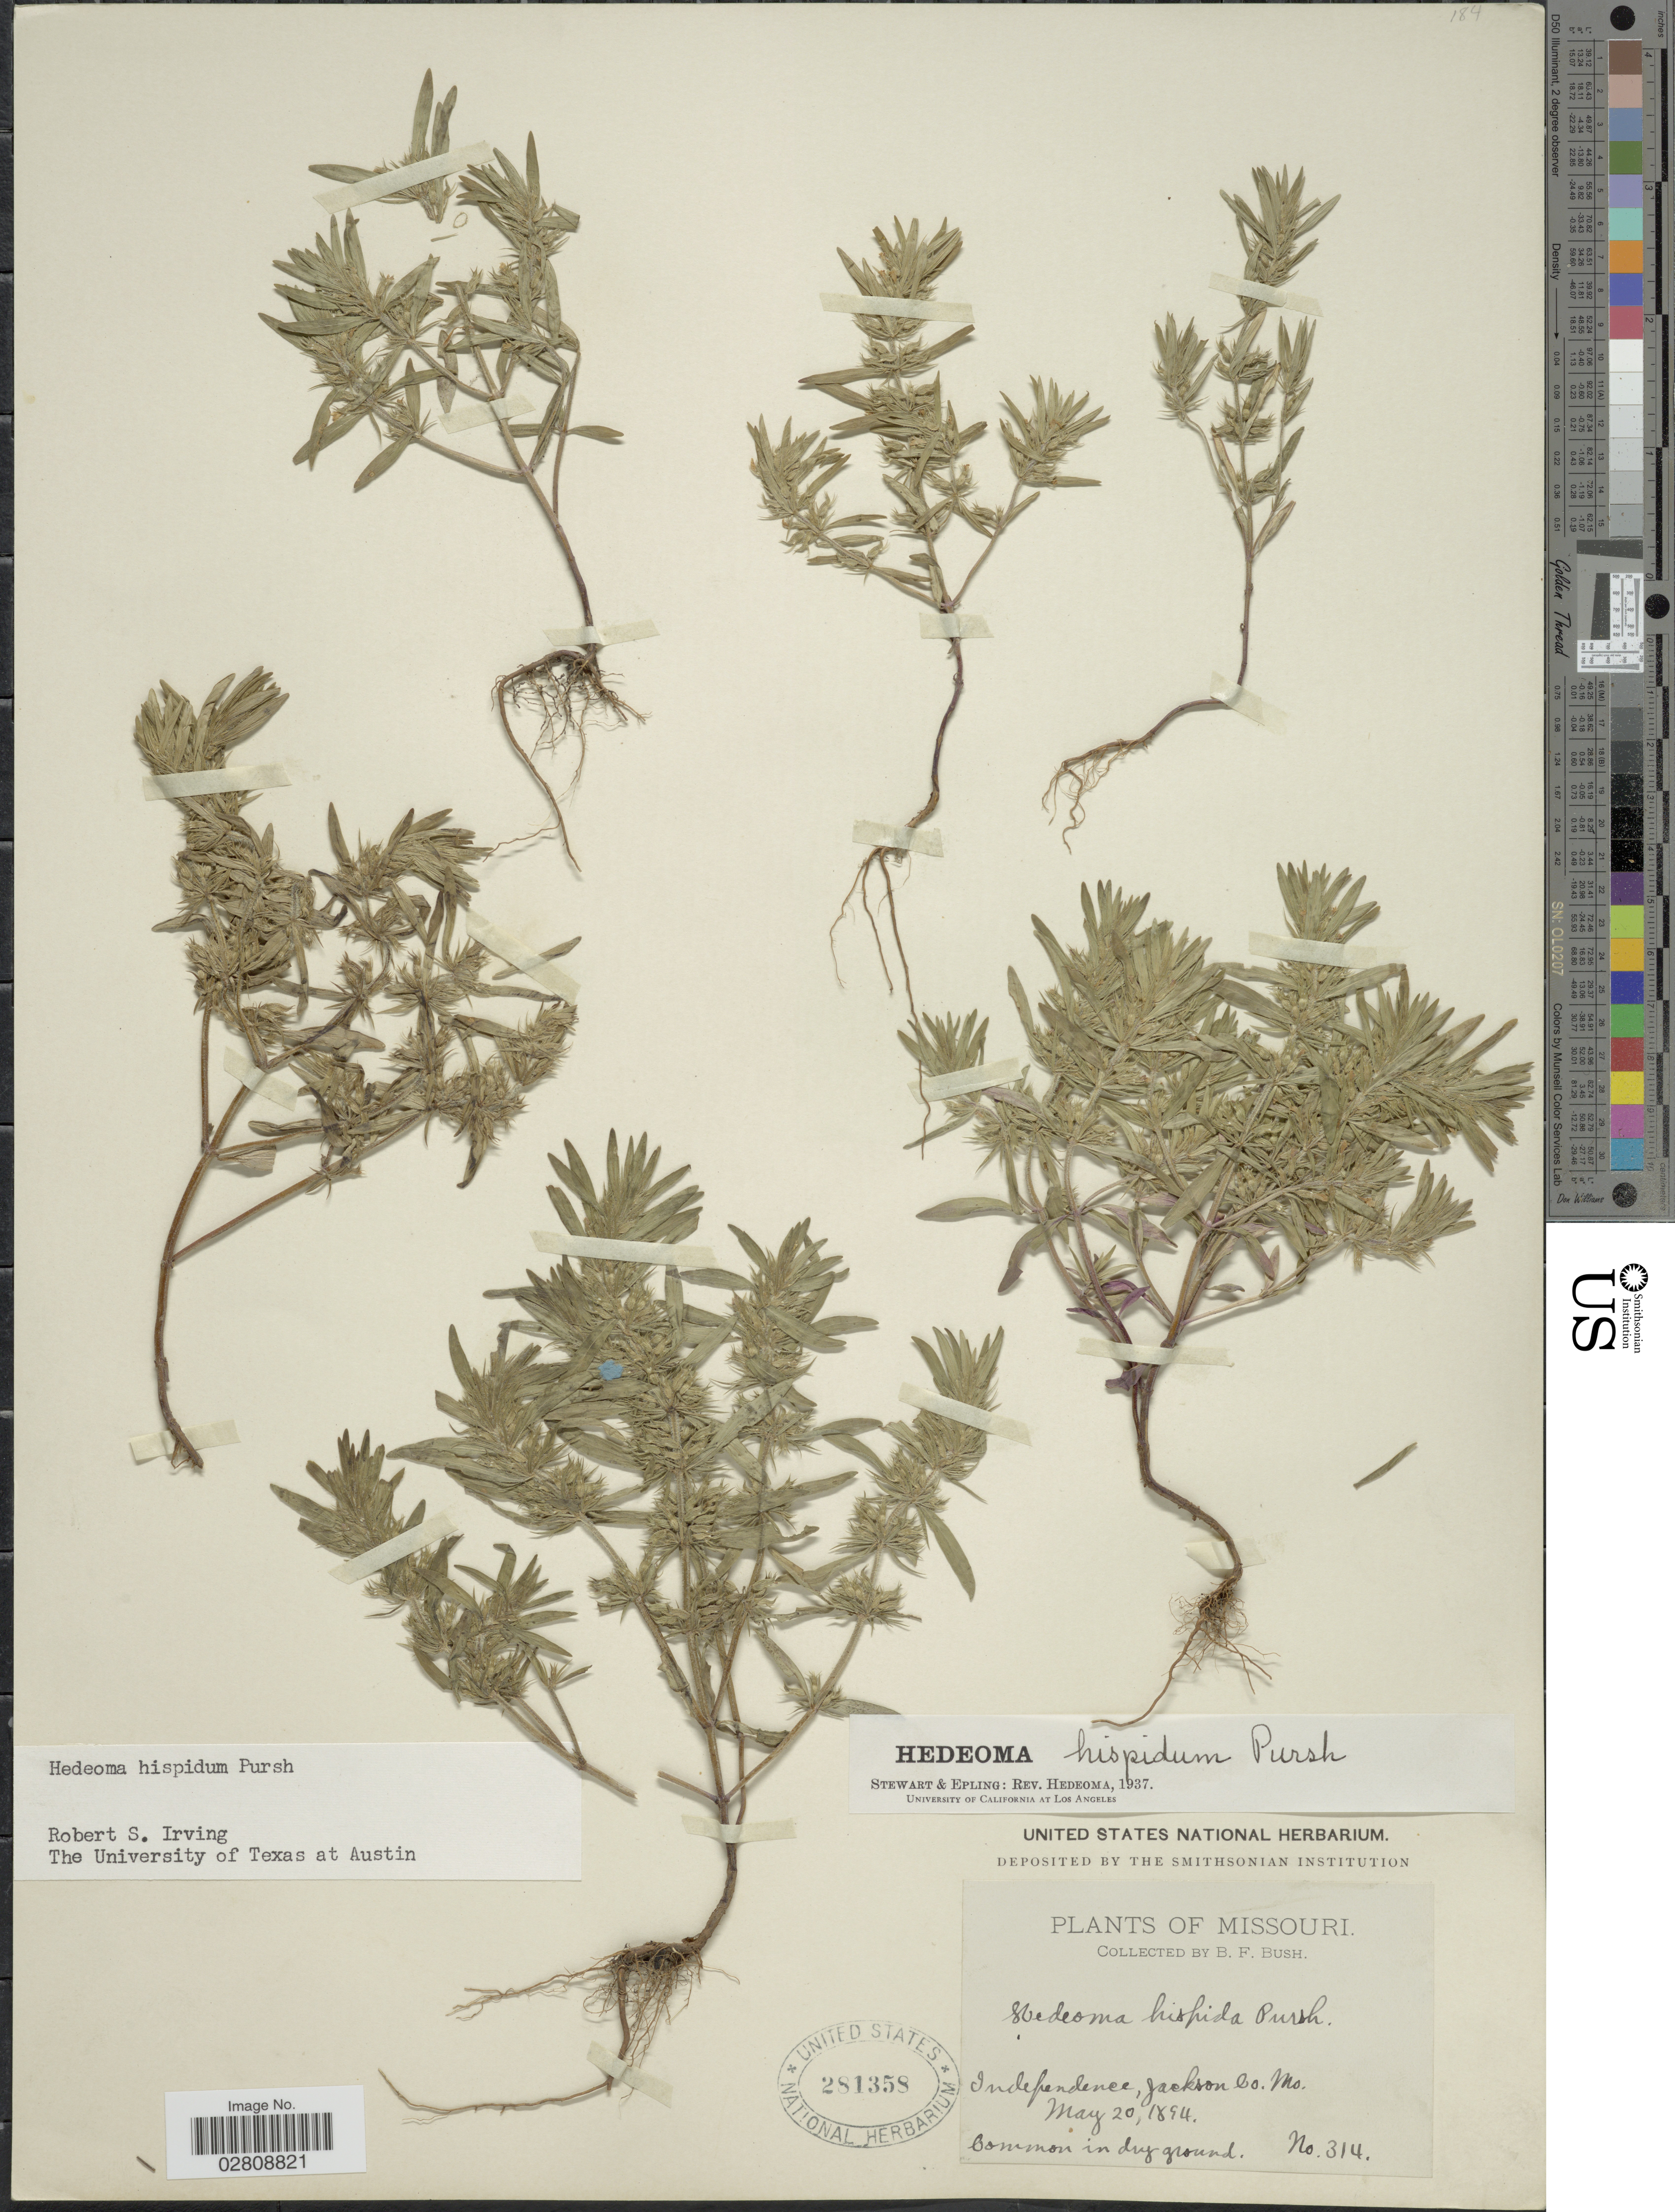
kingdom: Plantae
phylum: Tracheophyta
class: Magnoliopsida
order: Lamiales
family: Lamiaceae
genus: Hedeoma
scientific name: Hedeoma hispida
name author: Pursh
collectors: B. F. Bush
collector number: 314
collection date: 1894-05-20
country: United States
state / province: Missouri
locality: Independence, Jackson Co.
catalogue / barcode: US 281358